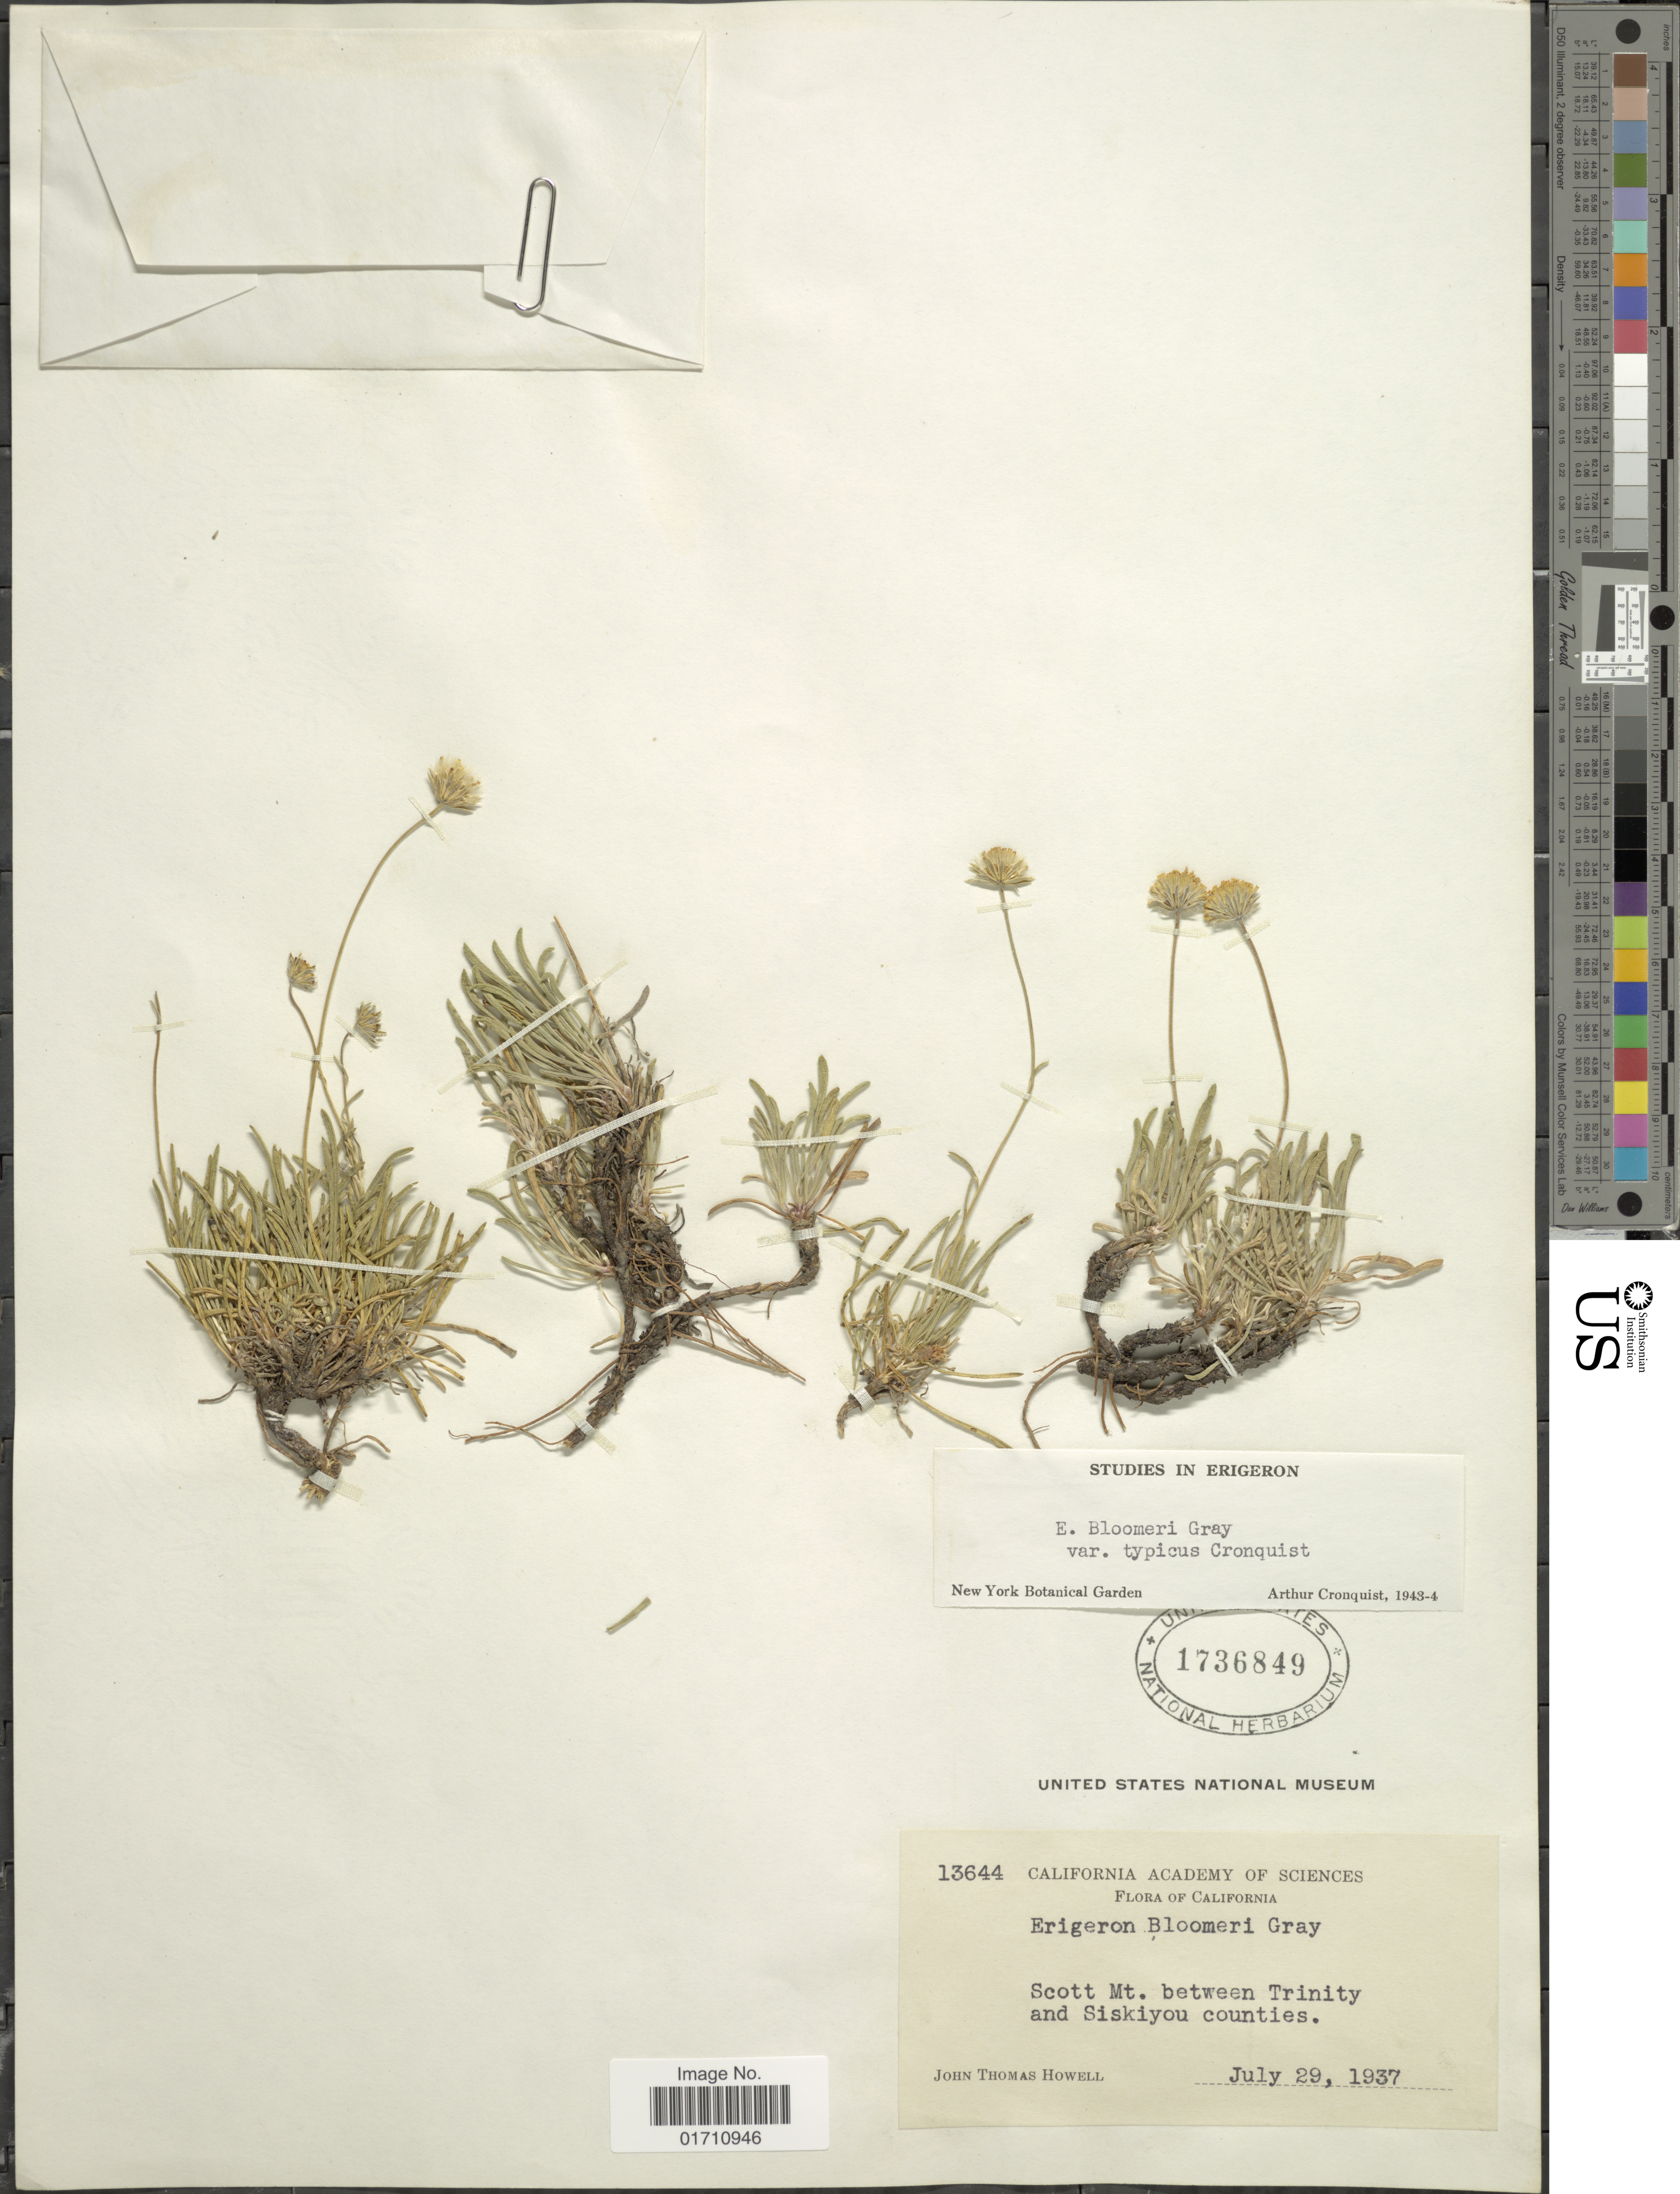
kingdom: Plantae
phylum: Tracheophyta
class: Magnoliopsida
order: Asterales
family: Asteraceae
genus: Erigeron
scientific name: Erigeron bloomeri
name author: A. Gray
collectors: J. T. Howell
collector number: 13644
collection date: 1937-07-29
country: United States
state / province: California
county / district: Siskiyou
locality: Scott Mt. between Trinity and Siskiyou counties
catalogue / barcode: US 1736849